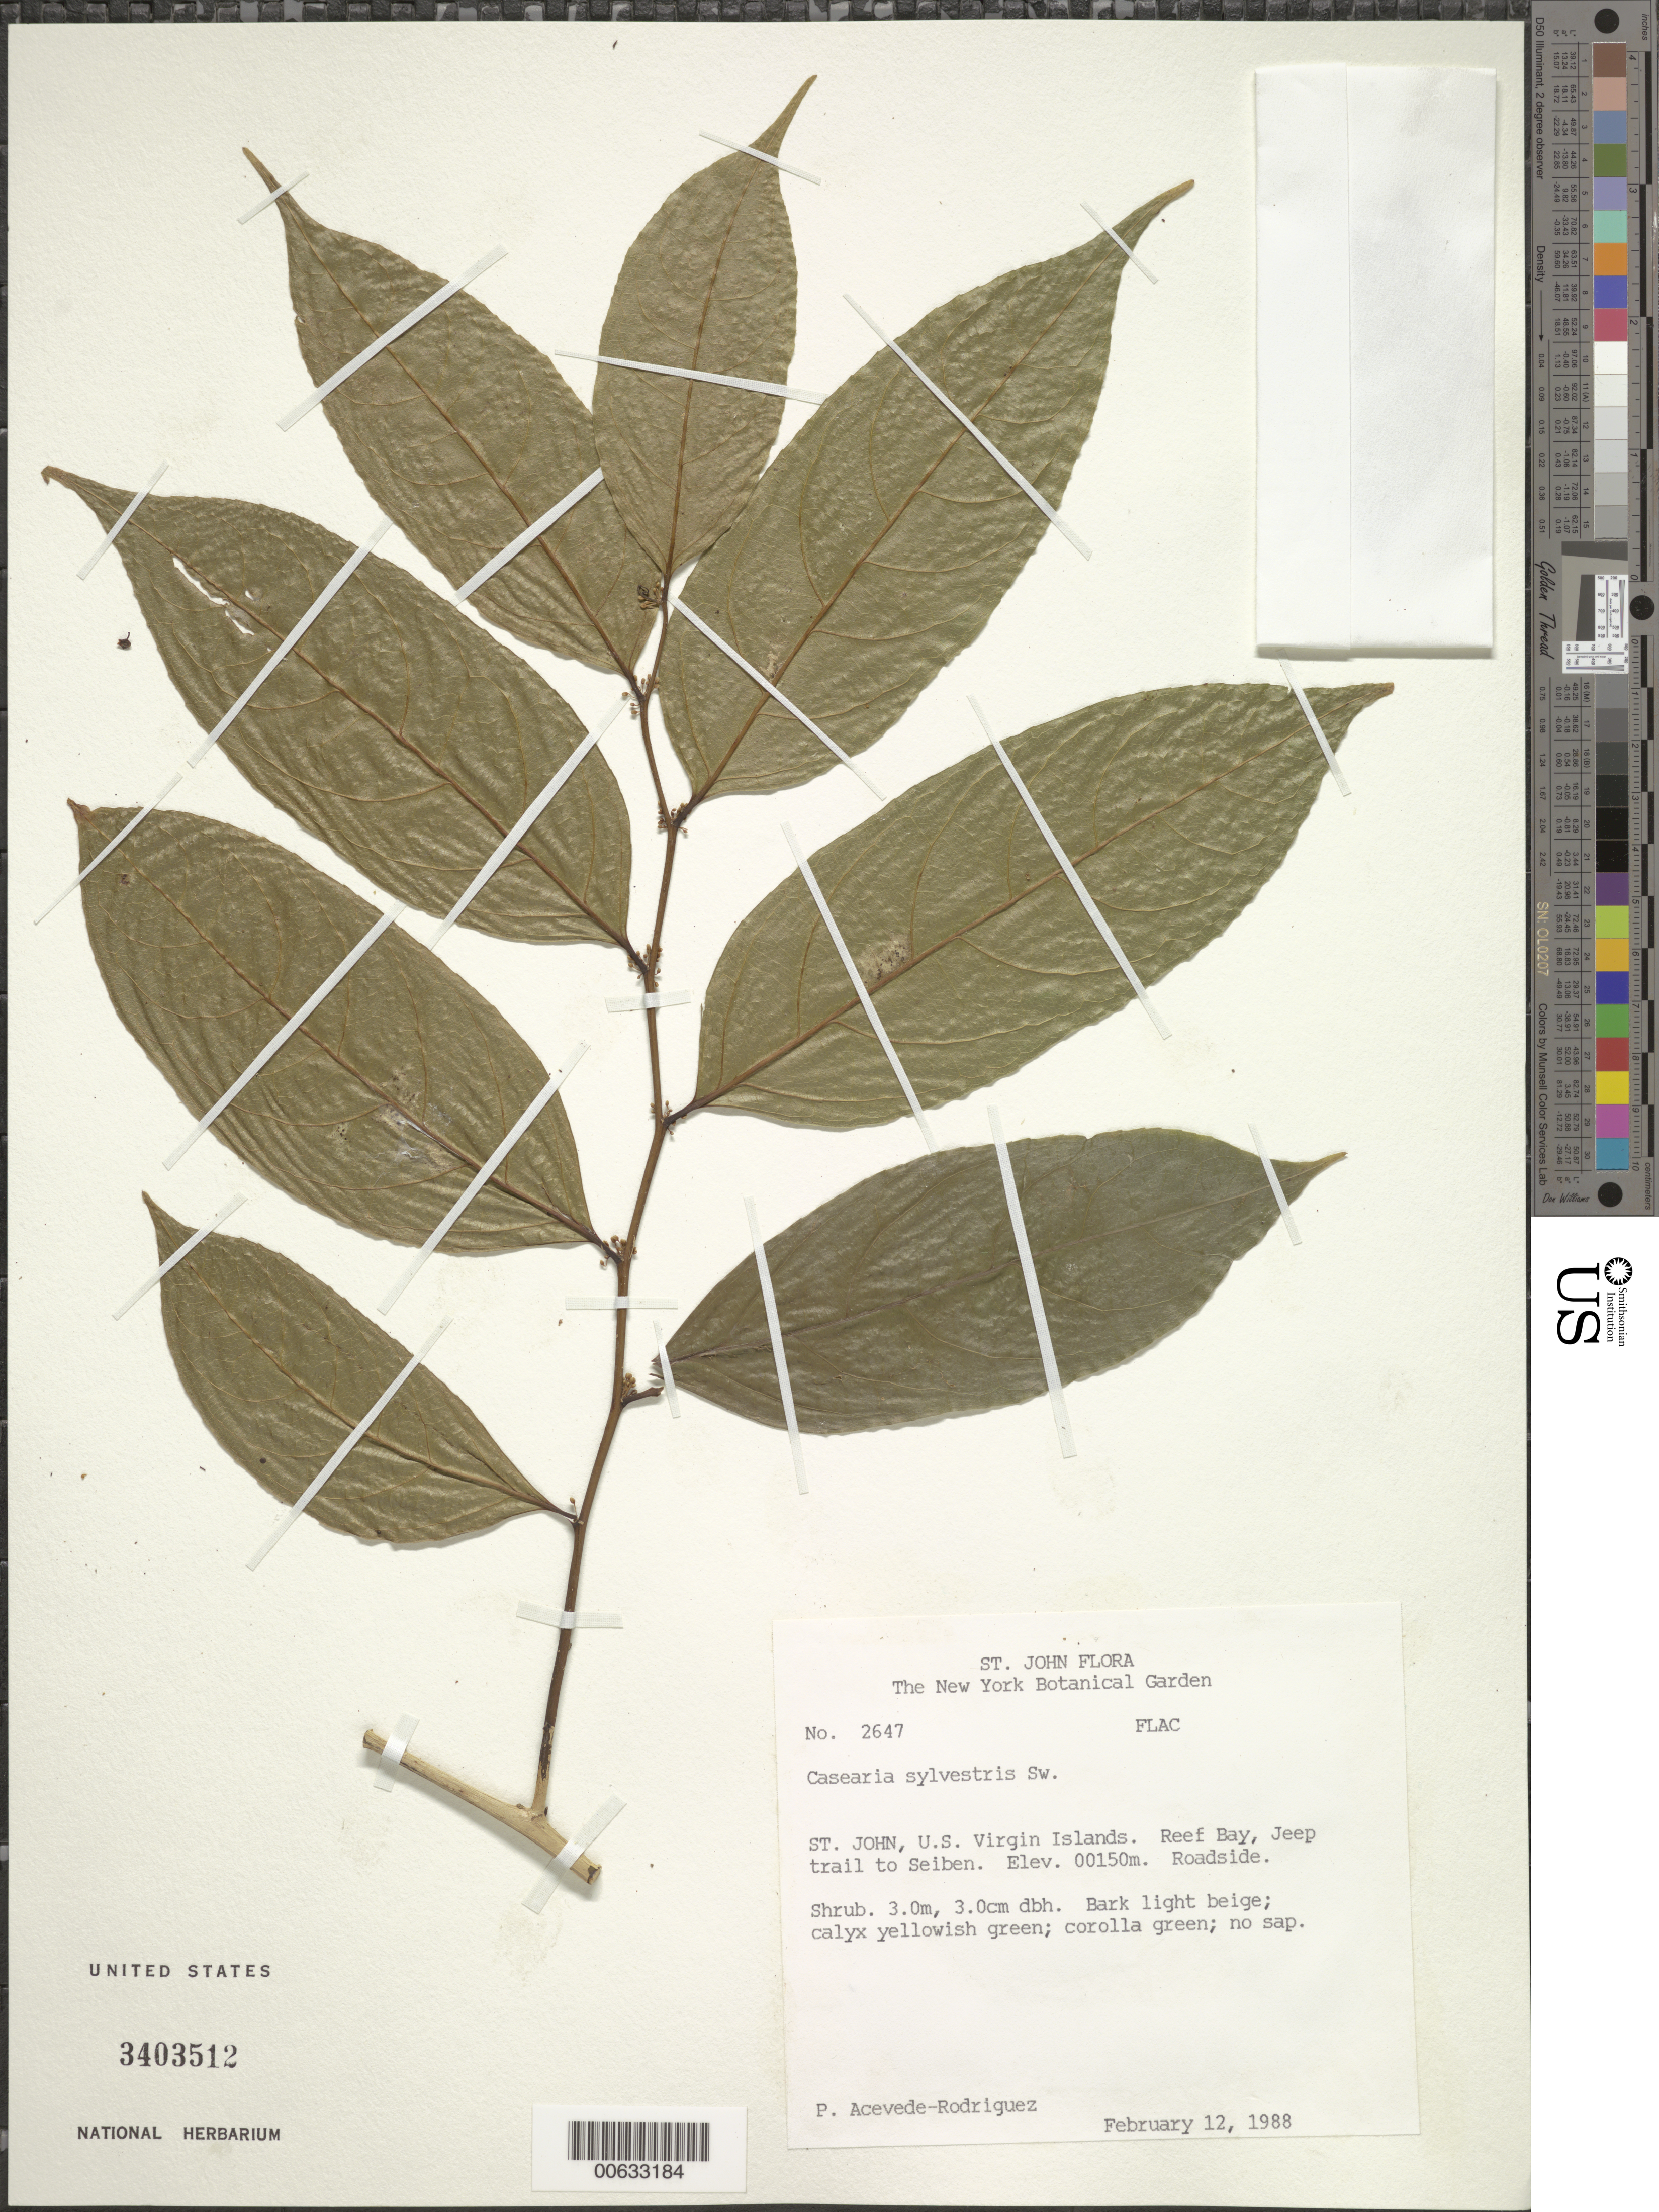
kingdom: Plantae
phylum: Tracheophyta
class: Magnoliopsida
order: Malpighiales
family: Salicaceae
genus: Casearia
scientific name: Casearia sylvestris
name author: Sw.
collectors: P. Acevedo-Rodr.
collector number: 2647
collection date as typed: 12 Feb 1988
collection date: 1988-02-12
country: U.S. Virgin Islands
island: St. John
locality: Jeep trail to Seiben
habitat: Roadside.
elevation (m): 150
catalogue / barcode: US 3403512